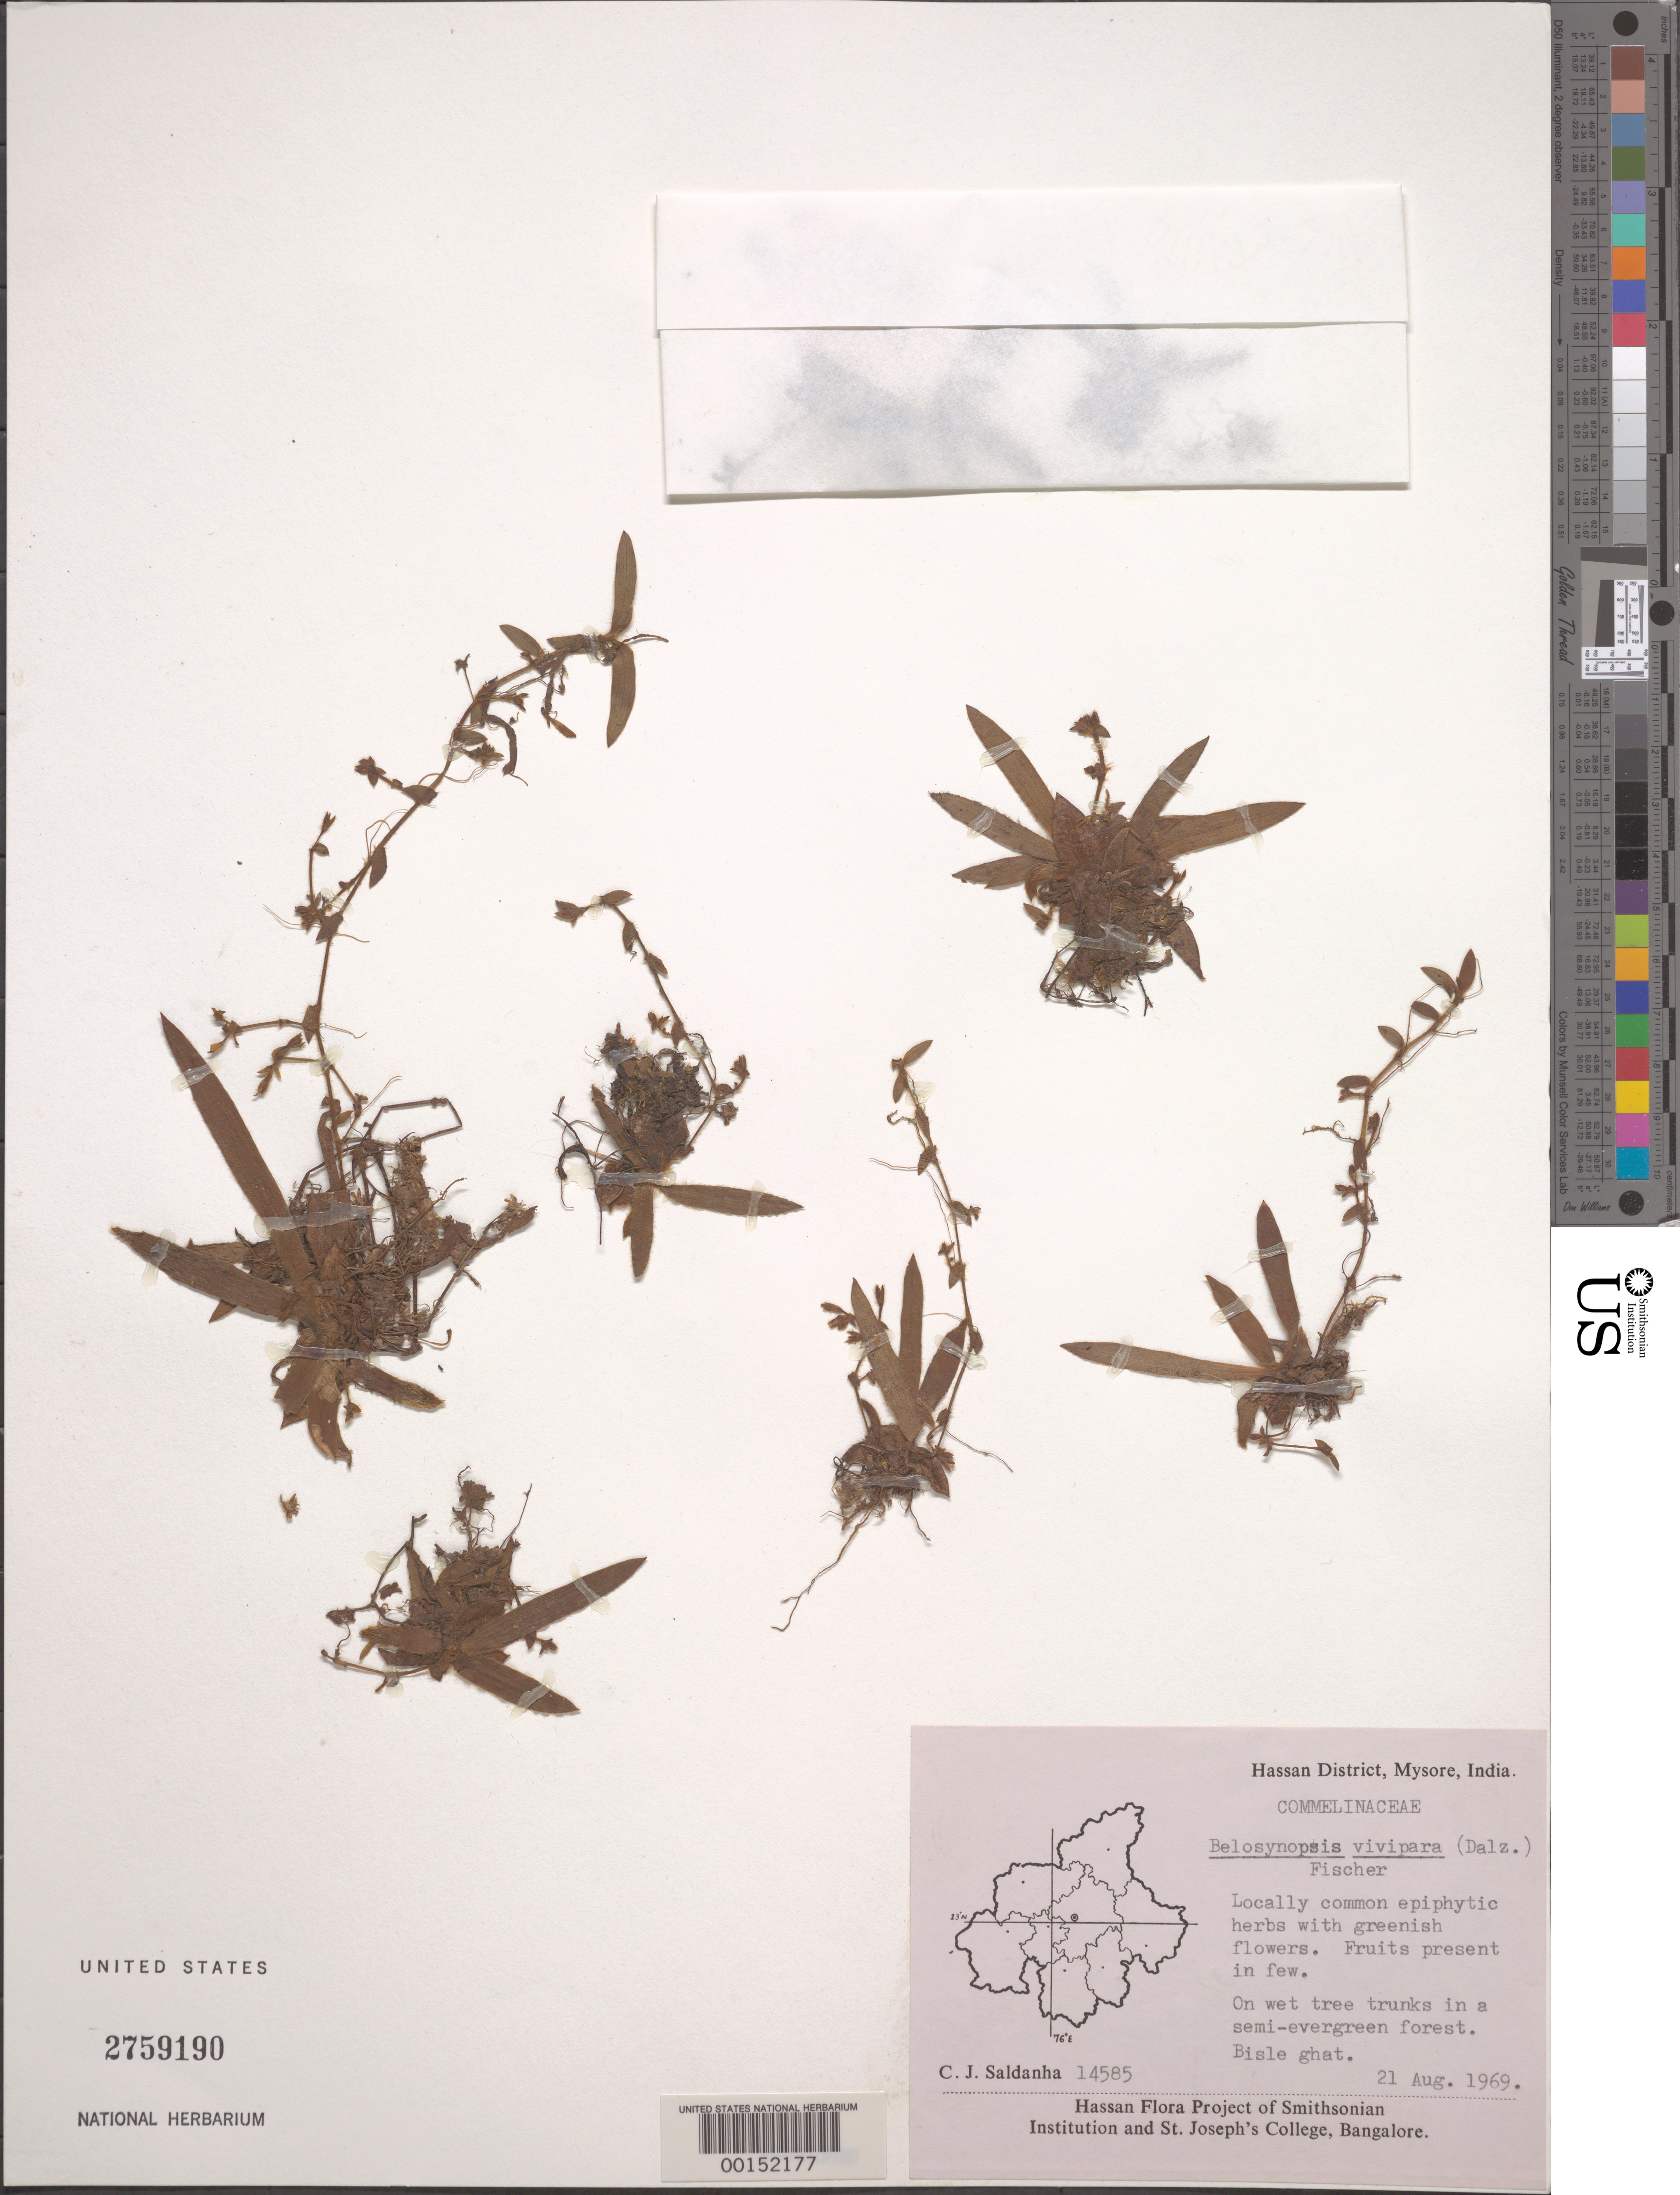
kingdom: Plantae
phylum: Tracheophyta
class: Liliopsida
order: Commelinales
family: Commelinaceae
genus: Belosynapsis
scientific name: Belosynapsis vivipara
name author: (Dalzell) C.E.C. Fisch.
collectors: C. J. Saldanha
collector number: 14585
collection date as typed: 21 Aug 1969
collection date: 1969-08-21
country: India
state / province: Karnataka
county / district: Hassan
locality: Bisle ghat, mysore state [mysore state = karnataka.]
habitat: Wet tree trunks, semi-evergreen forest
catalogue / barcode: US 2759190